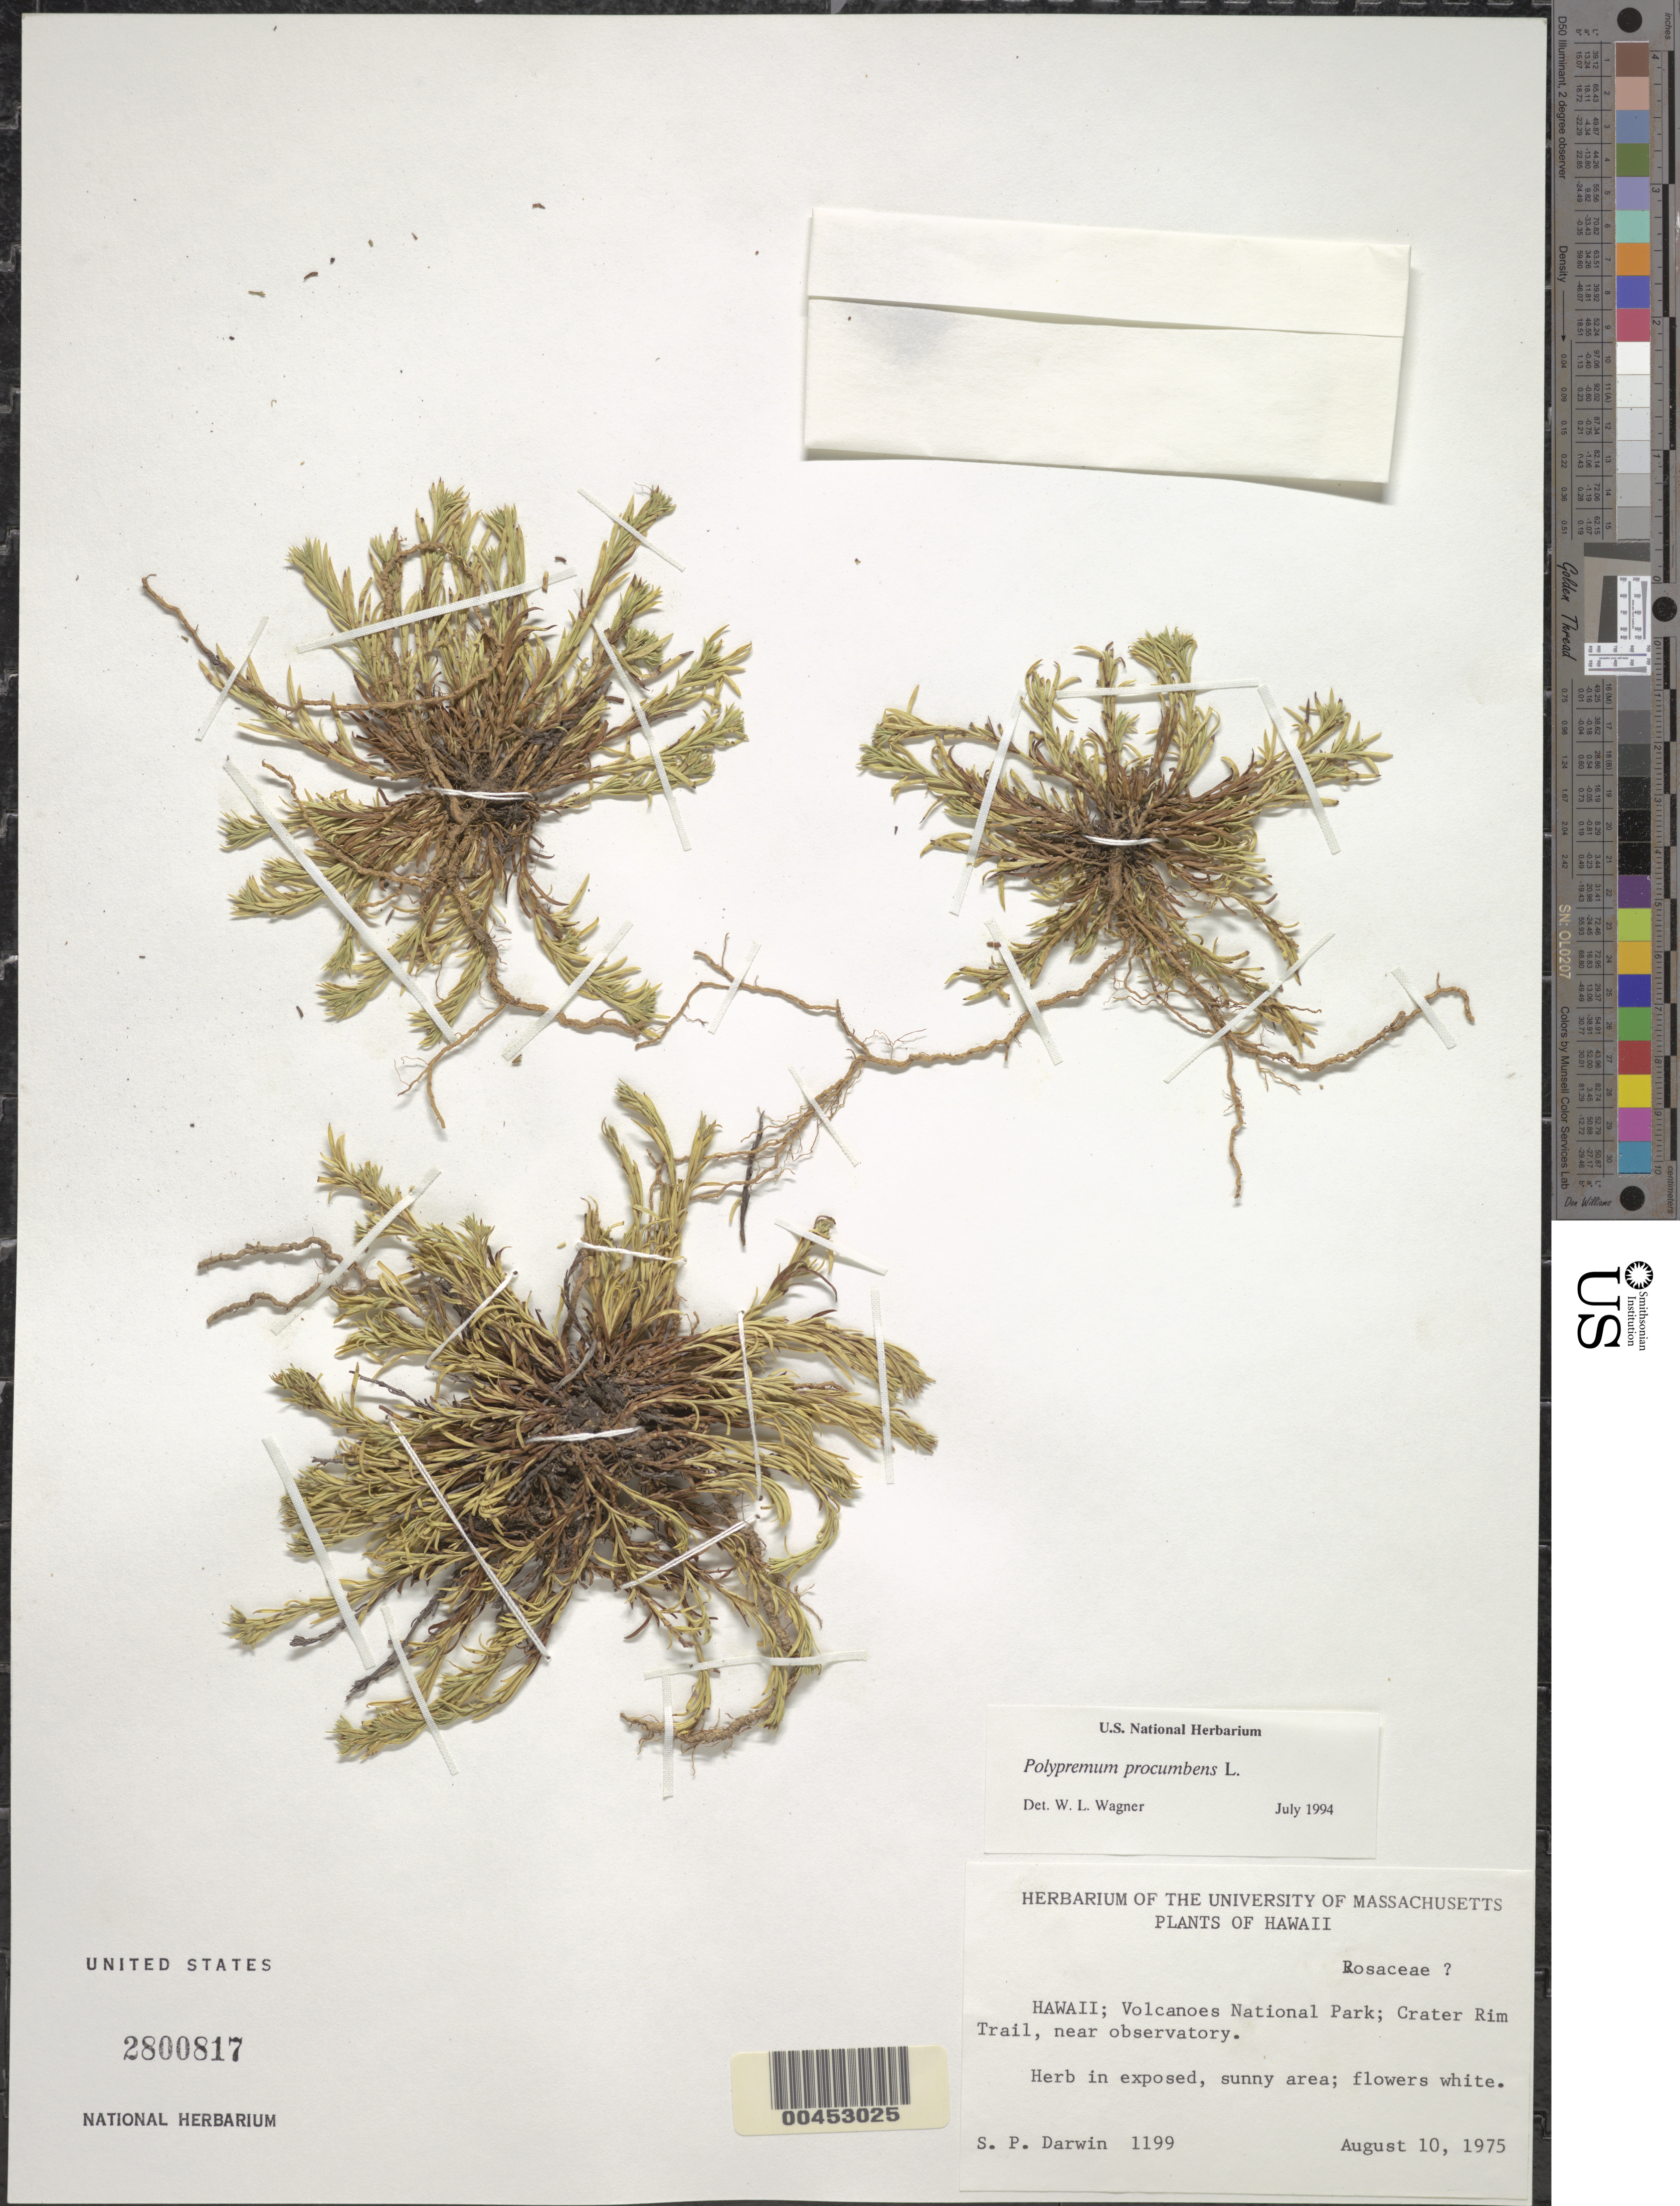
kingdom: Plantae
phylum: Tracheophyta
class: Magnoliopsida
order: Lamiales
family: Tetrachondraceae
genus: Polypremum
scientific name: Polypremum procumbens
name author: L.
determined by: Wagner, W. L., (BOT), Smithsonian Institution - National Museum of Natural History (UNITED STATES)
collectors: S. P. Darwin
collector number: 1199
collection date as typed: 10 Aug 1975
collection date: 1975-08-10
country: United States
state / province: Hawaii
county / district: Hawaii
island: Hawaii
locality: Volcanoes National Park; Crater Rim Trail, near observatory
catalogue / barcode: US 2800817